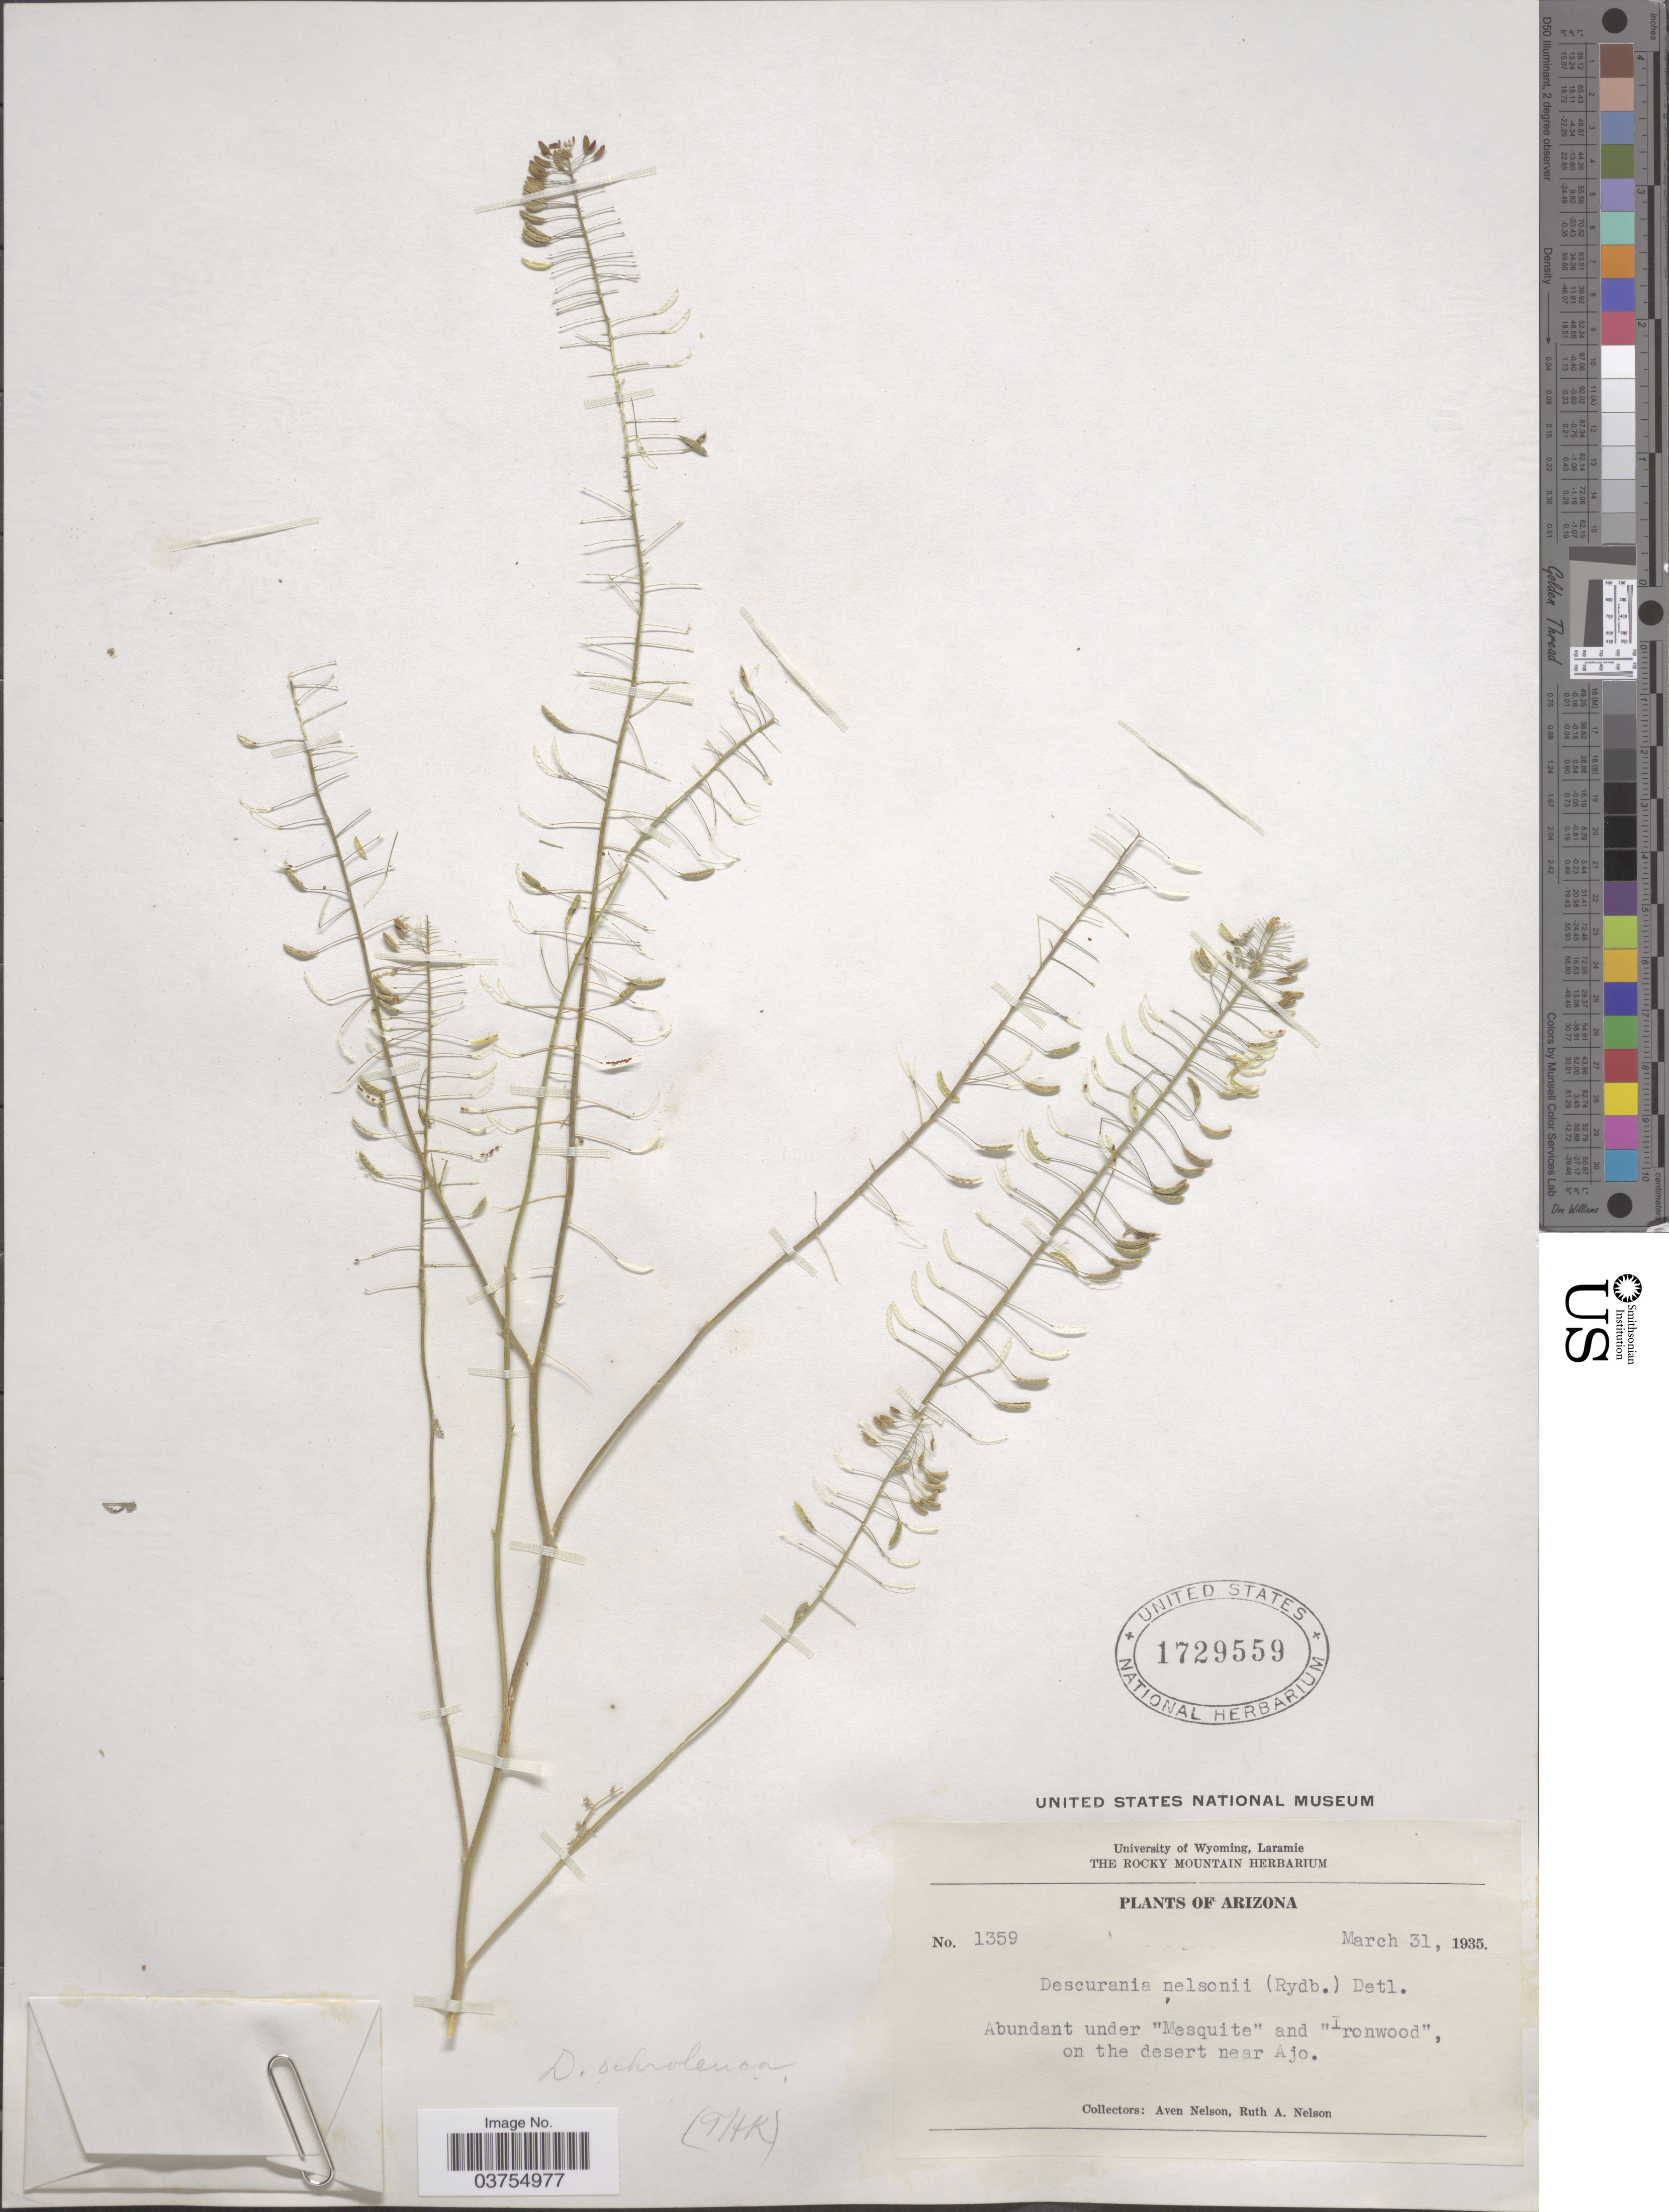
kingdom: Plantae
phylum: Tracheophyta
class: Magnoliopsida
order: Brassicales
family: Brassicaceae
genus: Descurainia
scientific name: Descurainia pinnata subsp. ochroleuca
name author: (Wooton) Detling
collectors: A. Nelson & R. A. Nelson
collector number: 1359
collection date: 1935-03-31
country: United States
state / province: Arizona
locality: Abundant under "Mesquite" and "Ironwood", on the desert near Ajo.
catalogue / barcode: US 1729559